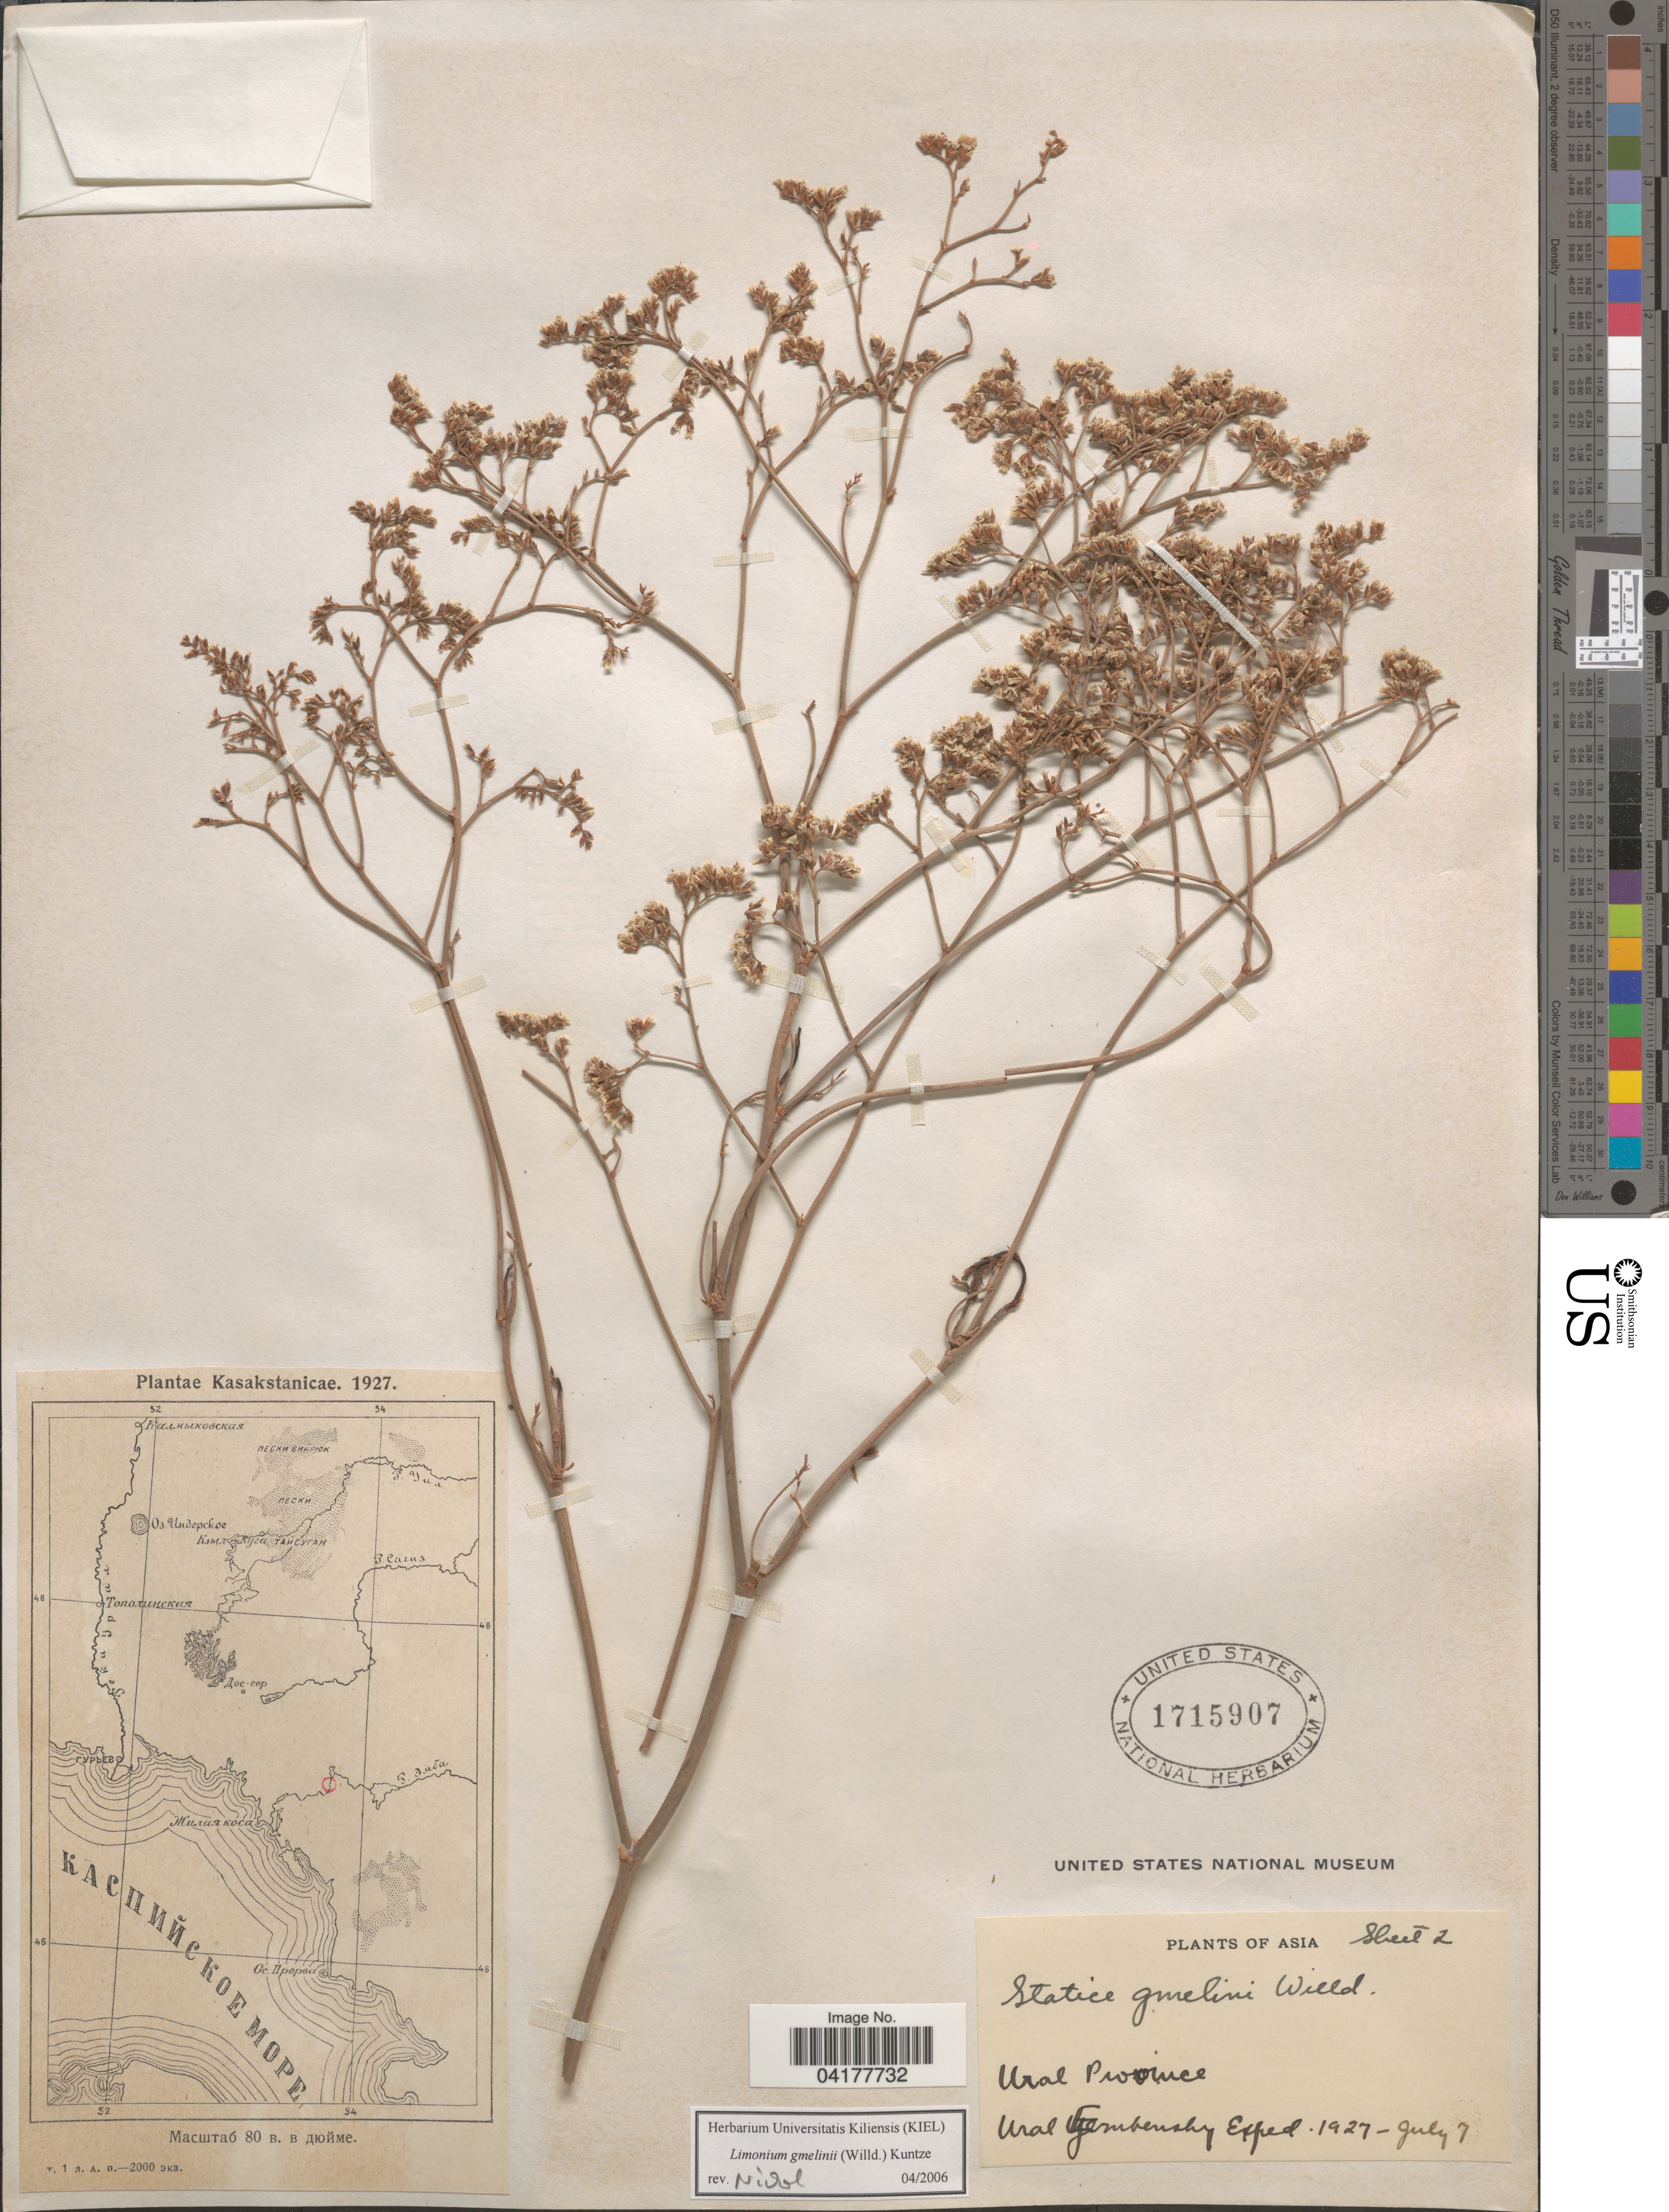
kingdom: Plantae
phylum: Tracheophyta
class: Magnoliopsida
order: Caryophyllales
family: Plumbaginaceae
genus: Limonium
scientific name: Limonium gmelinii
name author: (Willd.) Kuntze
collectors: Ural Embensky Exped.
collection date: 1927-07-07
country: Kazakhstan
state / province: West Kazakhstan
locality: Asia. Ural Province.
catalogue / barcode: US 1715907